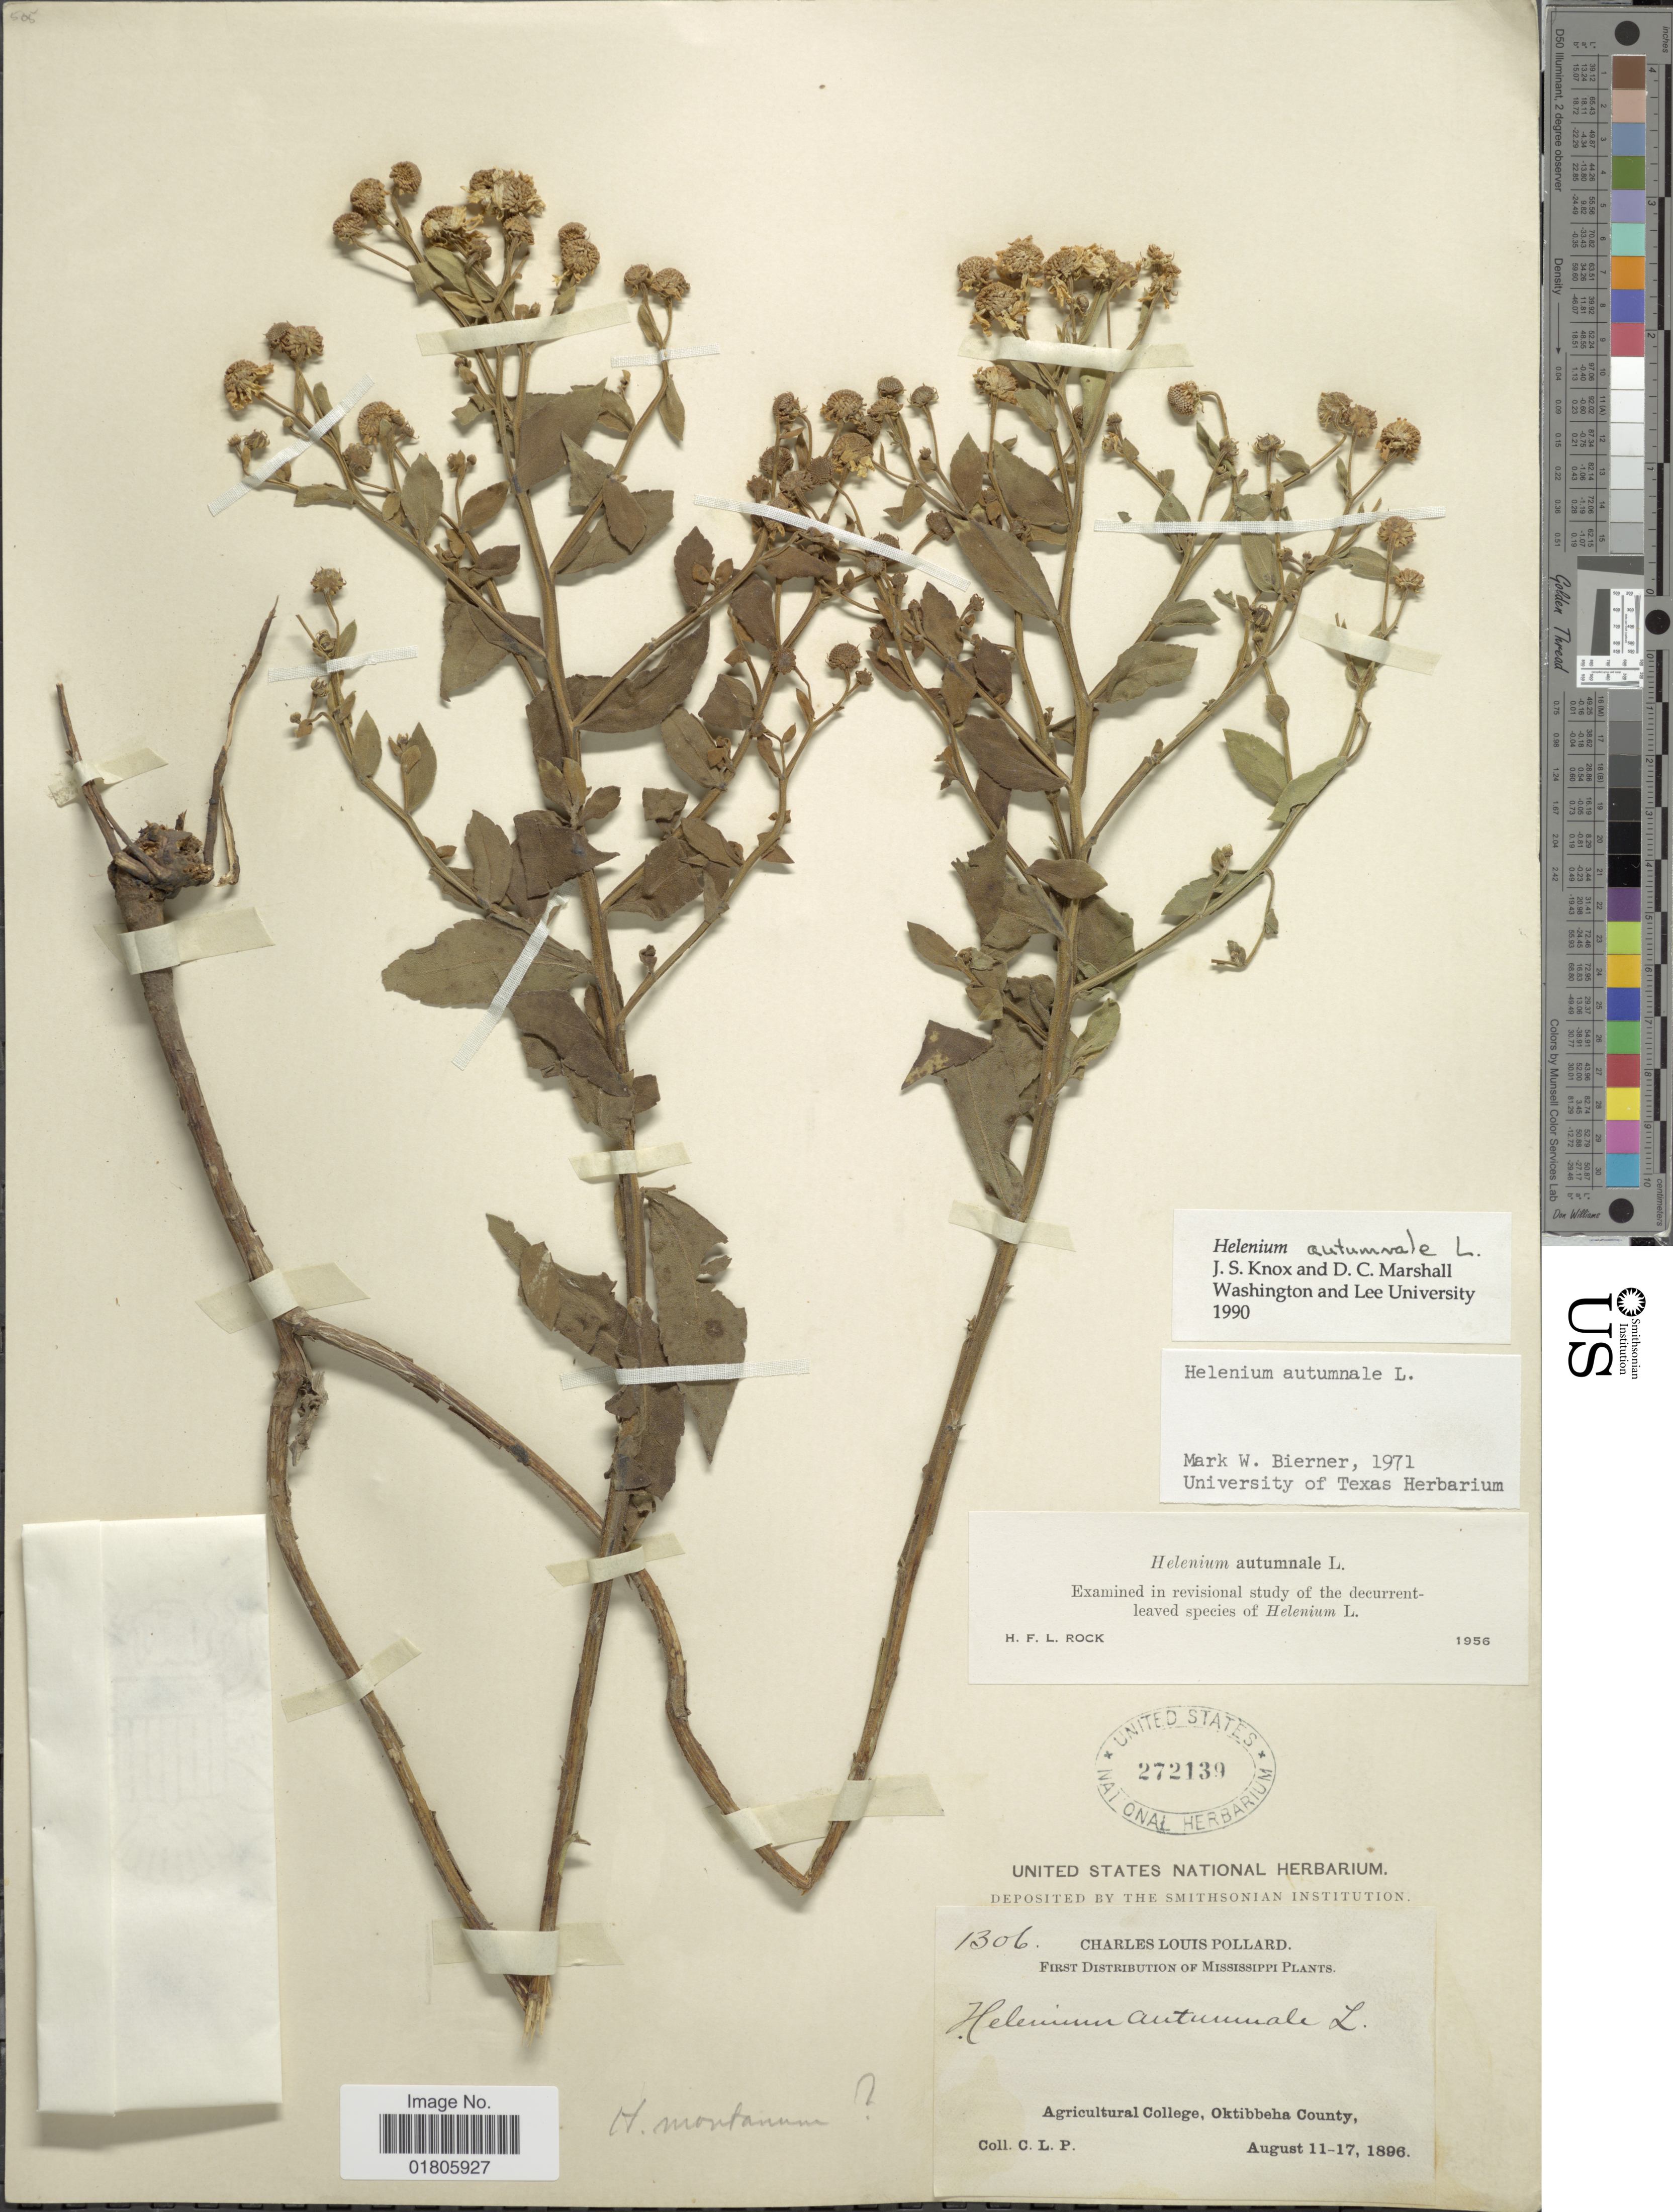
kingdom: Plantae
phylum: Tracheophyta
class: Magnoliopsida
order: Asterales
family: Asteraceae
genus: Helenium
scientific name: Helenium autumnale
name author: L.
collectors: C. L. Pollard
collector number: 1306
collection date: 1896-08-11/1896-08-17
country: United States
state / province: Mississippi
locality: Agriculutral College, Oktibbeha County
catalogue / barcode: US 272139